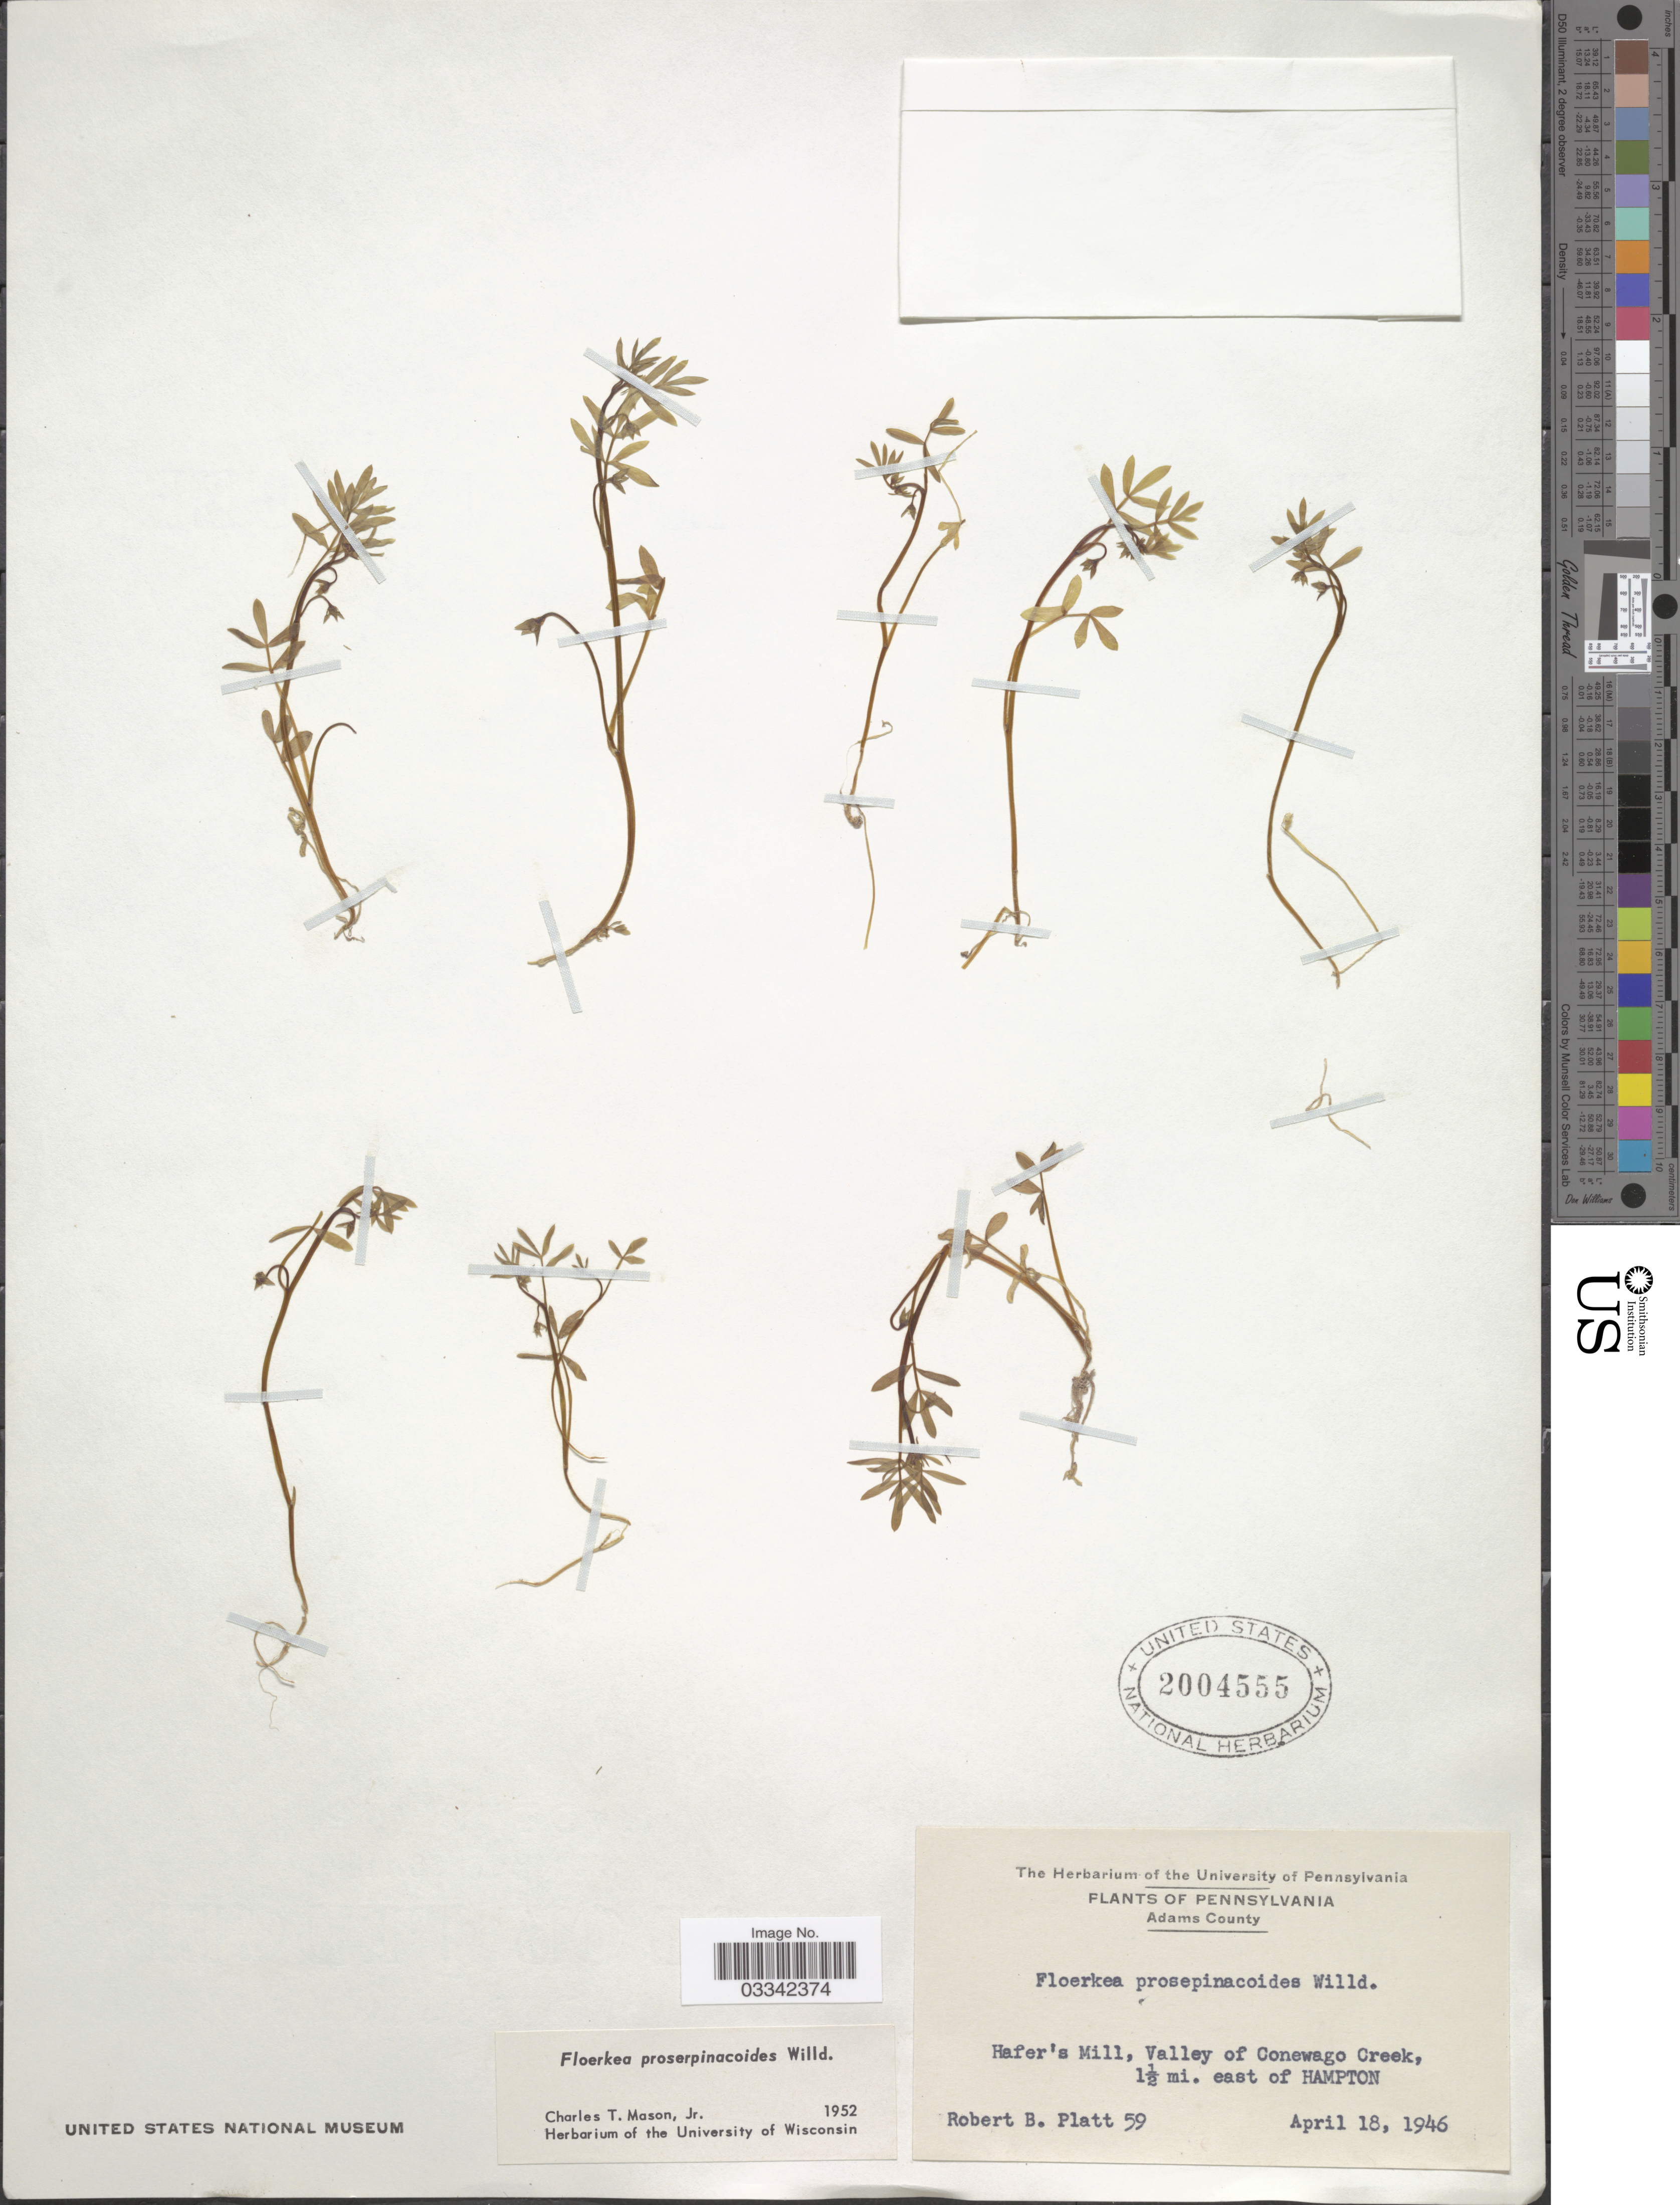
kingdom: Plantae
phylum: Tracheophyta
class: Magnoliopsida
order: Brassicales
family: Limnanthaceae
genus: Floerkea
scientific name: Floerkea proserpinacoides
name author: Willd.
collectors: R. Platt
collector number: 59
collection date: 1946-04-18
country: United States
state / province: Pennsylvania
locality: Adams County. Hafer's Mill, Valley of Conewago Creek, 1½ mi. east of Hampton.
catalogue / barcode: US 2004555